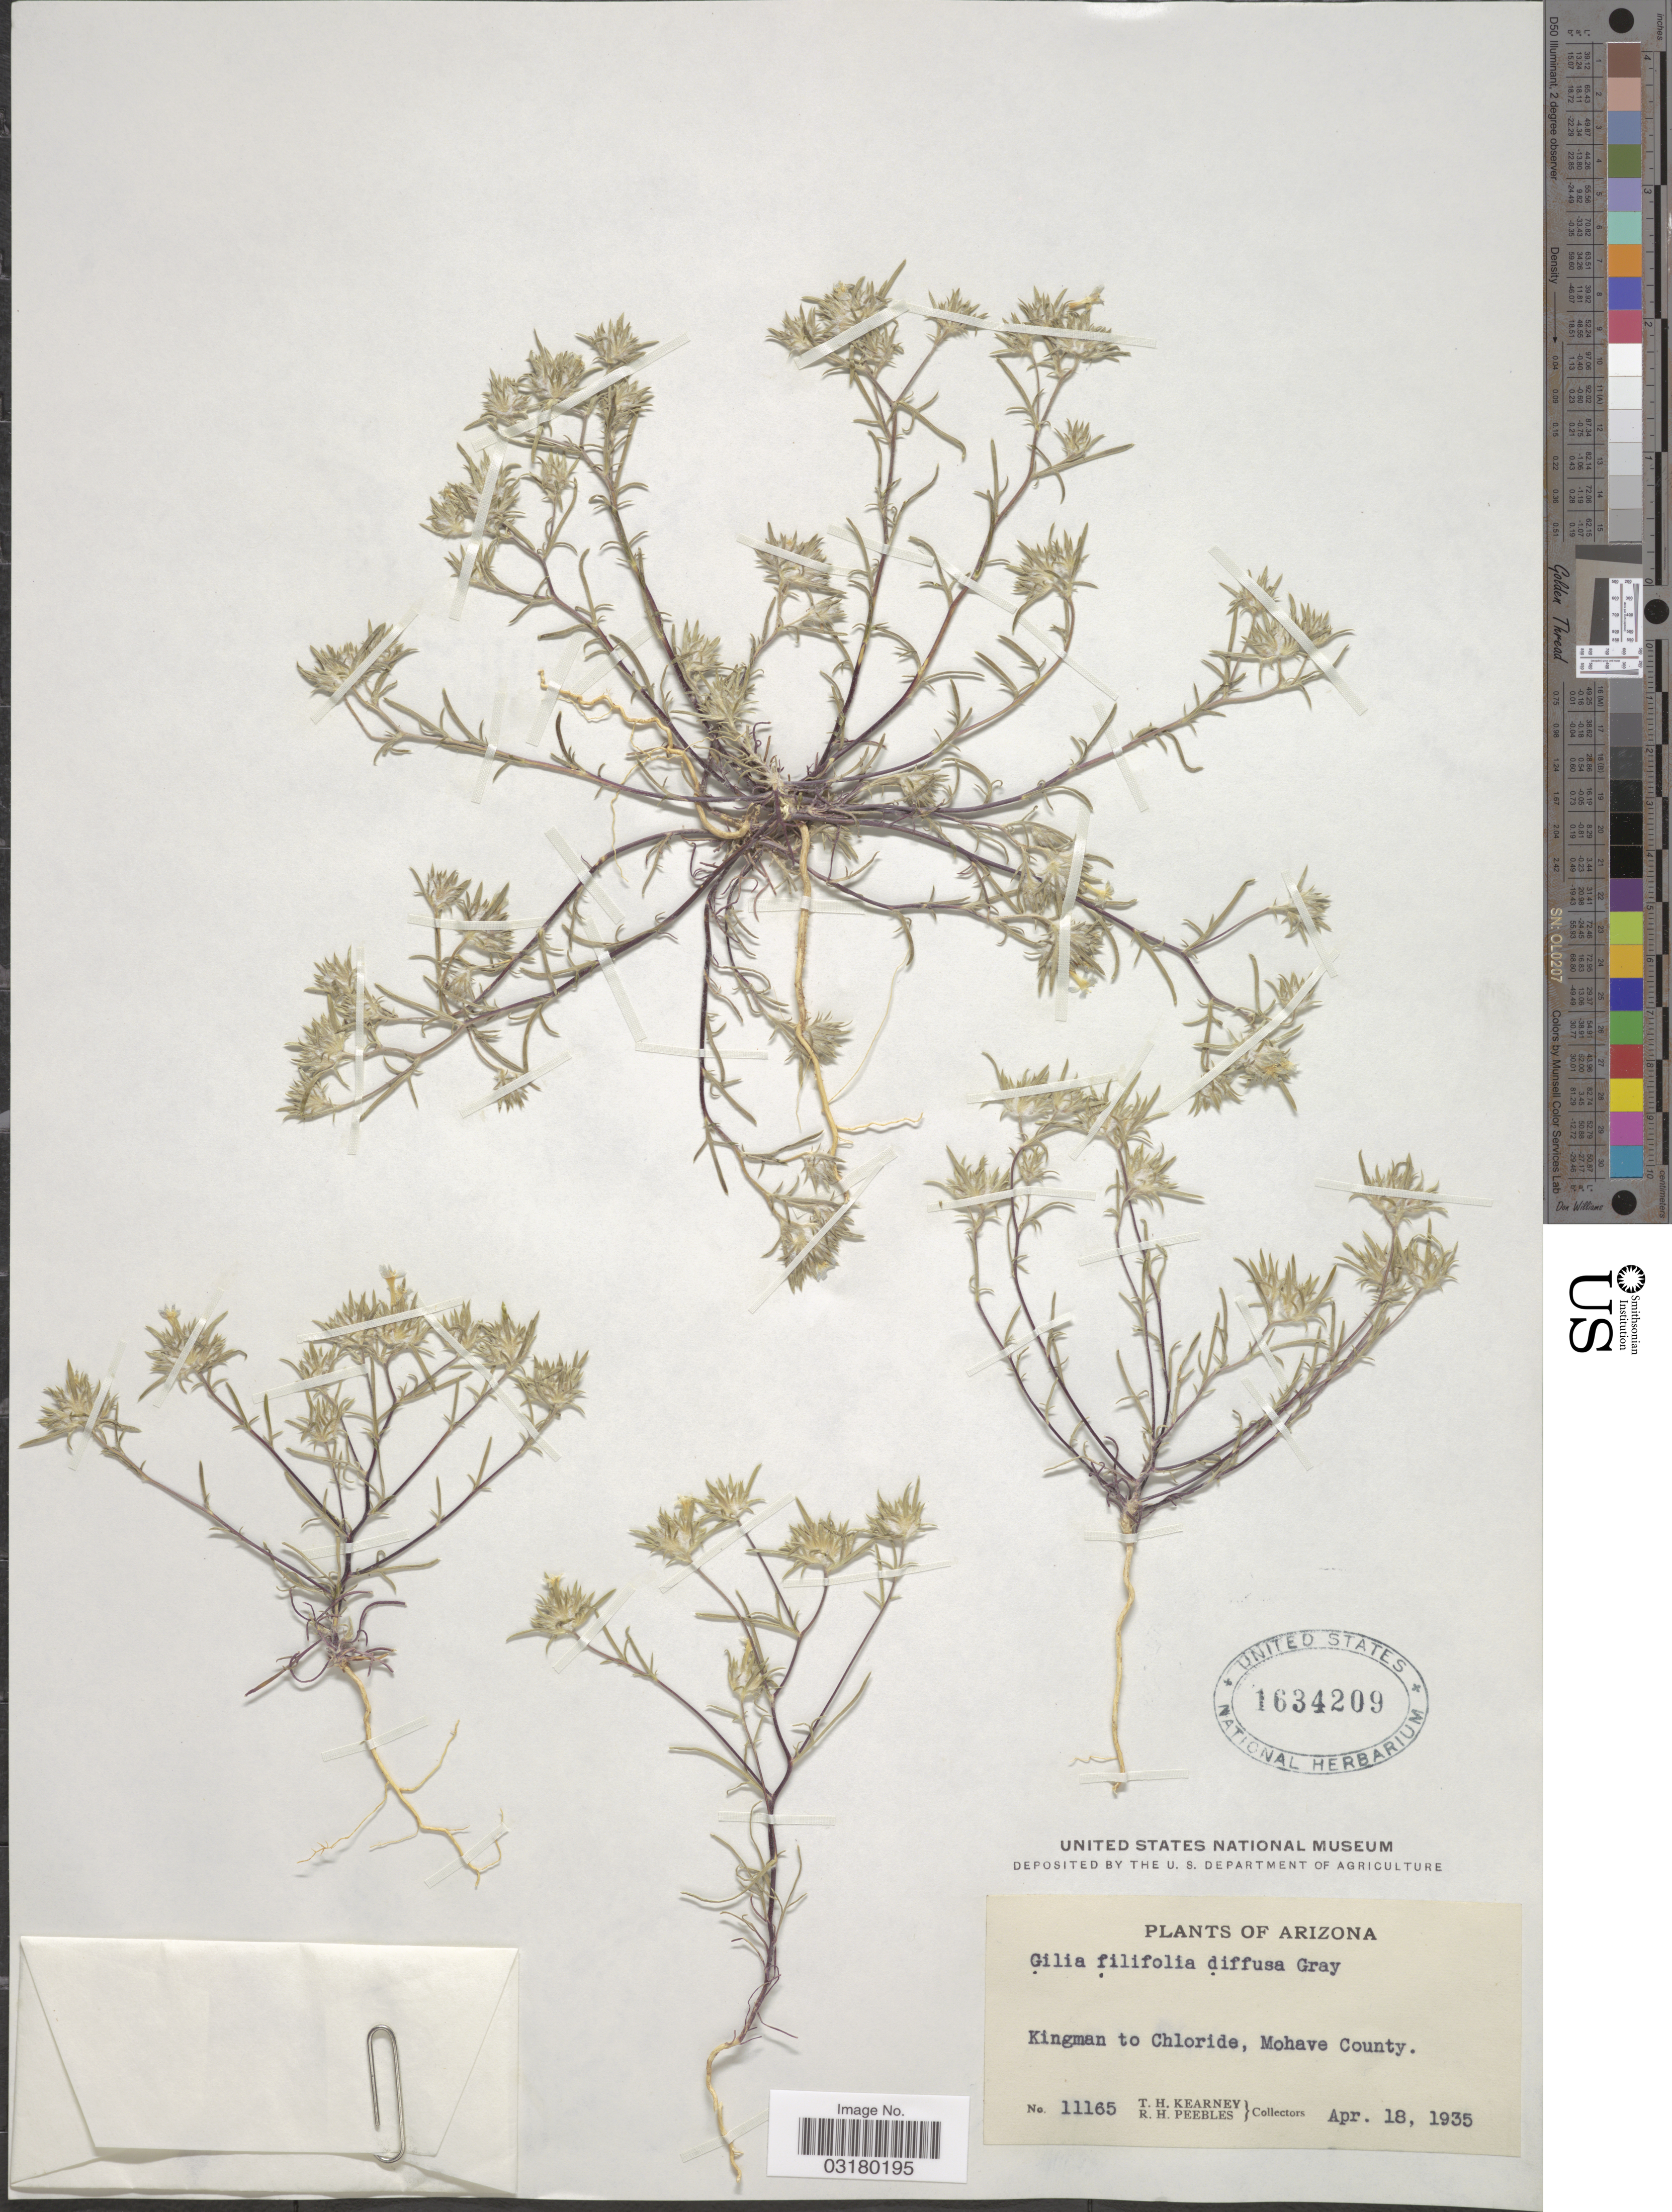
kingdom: Plantae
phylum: Tracheophyta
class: Magnoliopsida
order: Ericales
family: Polemoniaceae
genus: Eriastrum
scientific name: Eriastrum diffusum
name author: (A. Gray) H. Mason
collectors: T. H. Kearney & R. H. Peebles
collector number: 11165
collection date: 1935-04-18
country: United States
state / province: Arizona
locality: Kingman to Chloride, Mohave County.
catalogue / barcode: US 1634209